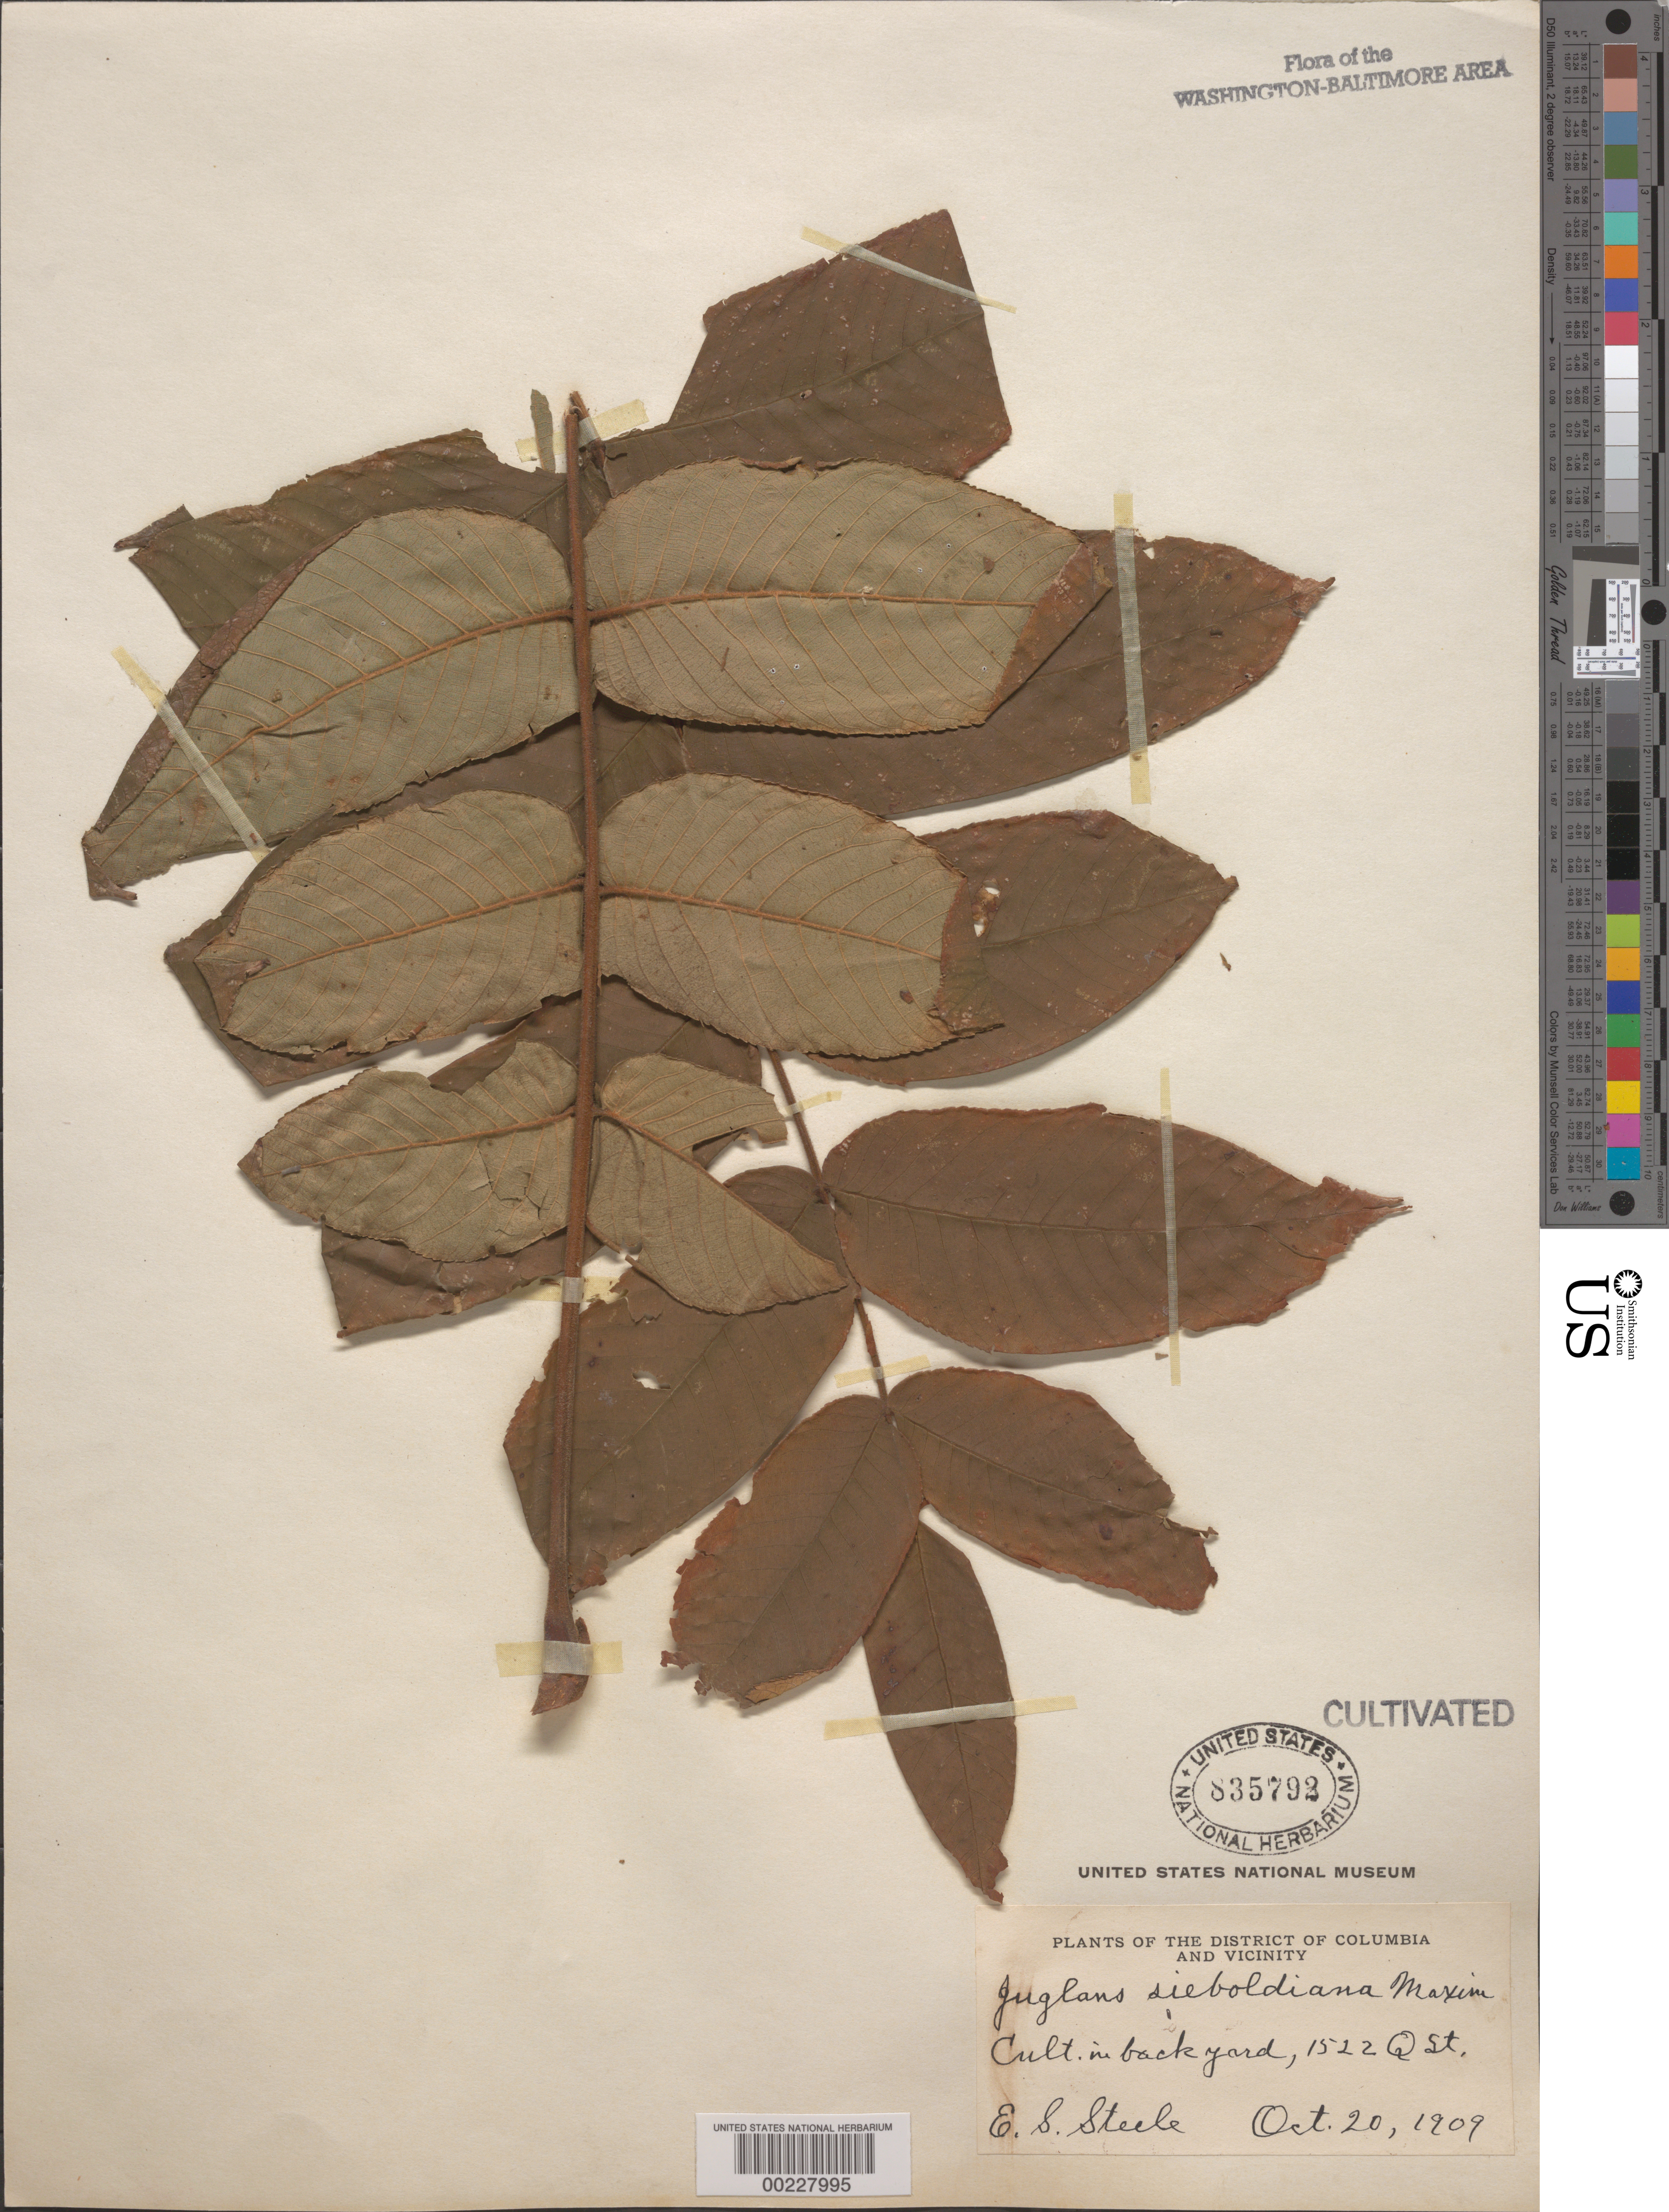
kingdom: Plantae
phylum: Tracheophyta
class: Magnoliopsida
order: Fagales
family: Juglandaceae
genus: Juglans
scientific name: Juglans sieboldiana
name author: Maxim.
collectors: E. Steele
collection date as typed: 20 Oct 1909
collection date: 1909-10-20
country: United States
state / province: District of Columbia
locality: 1522 Q St, in back yard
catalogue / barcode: US 835792